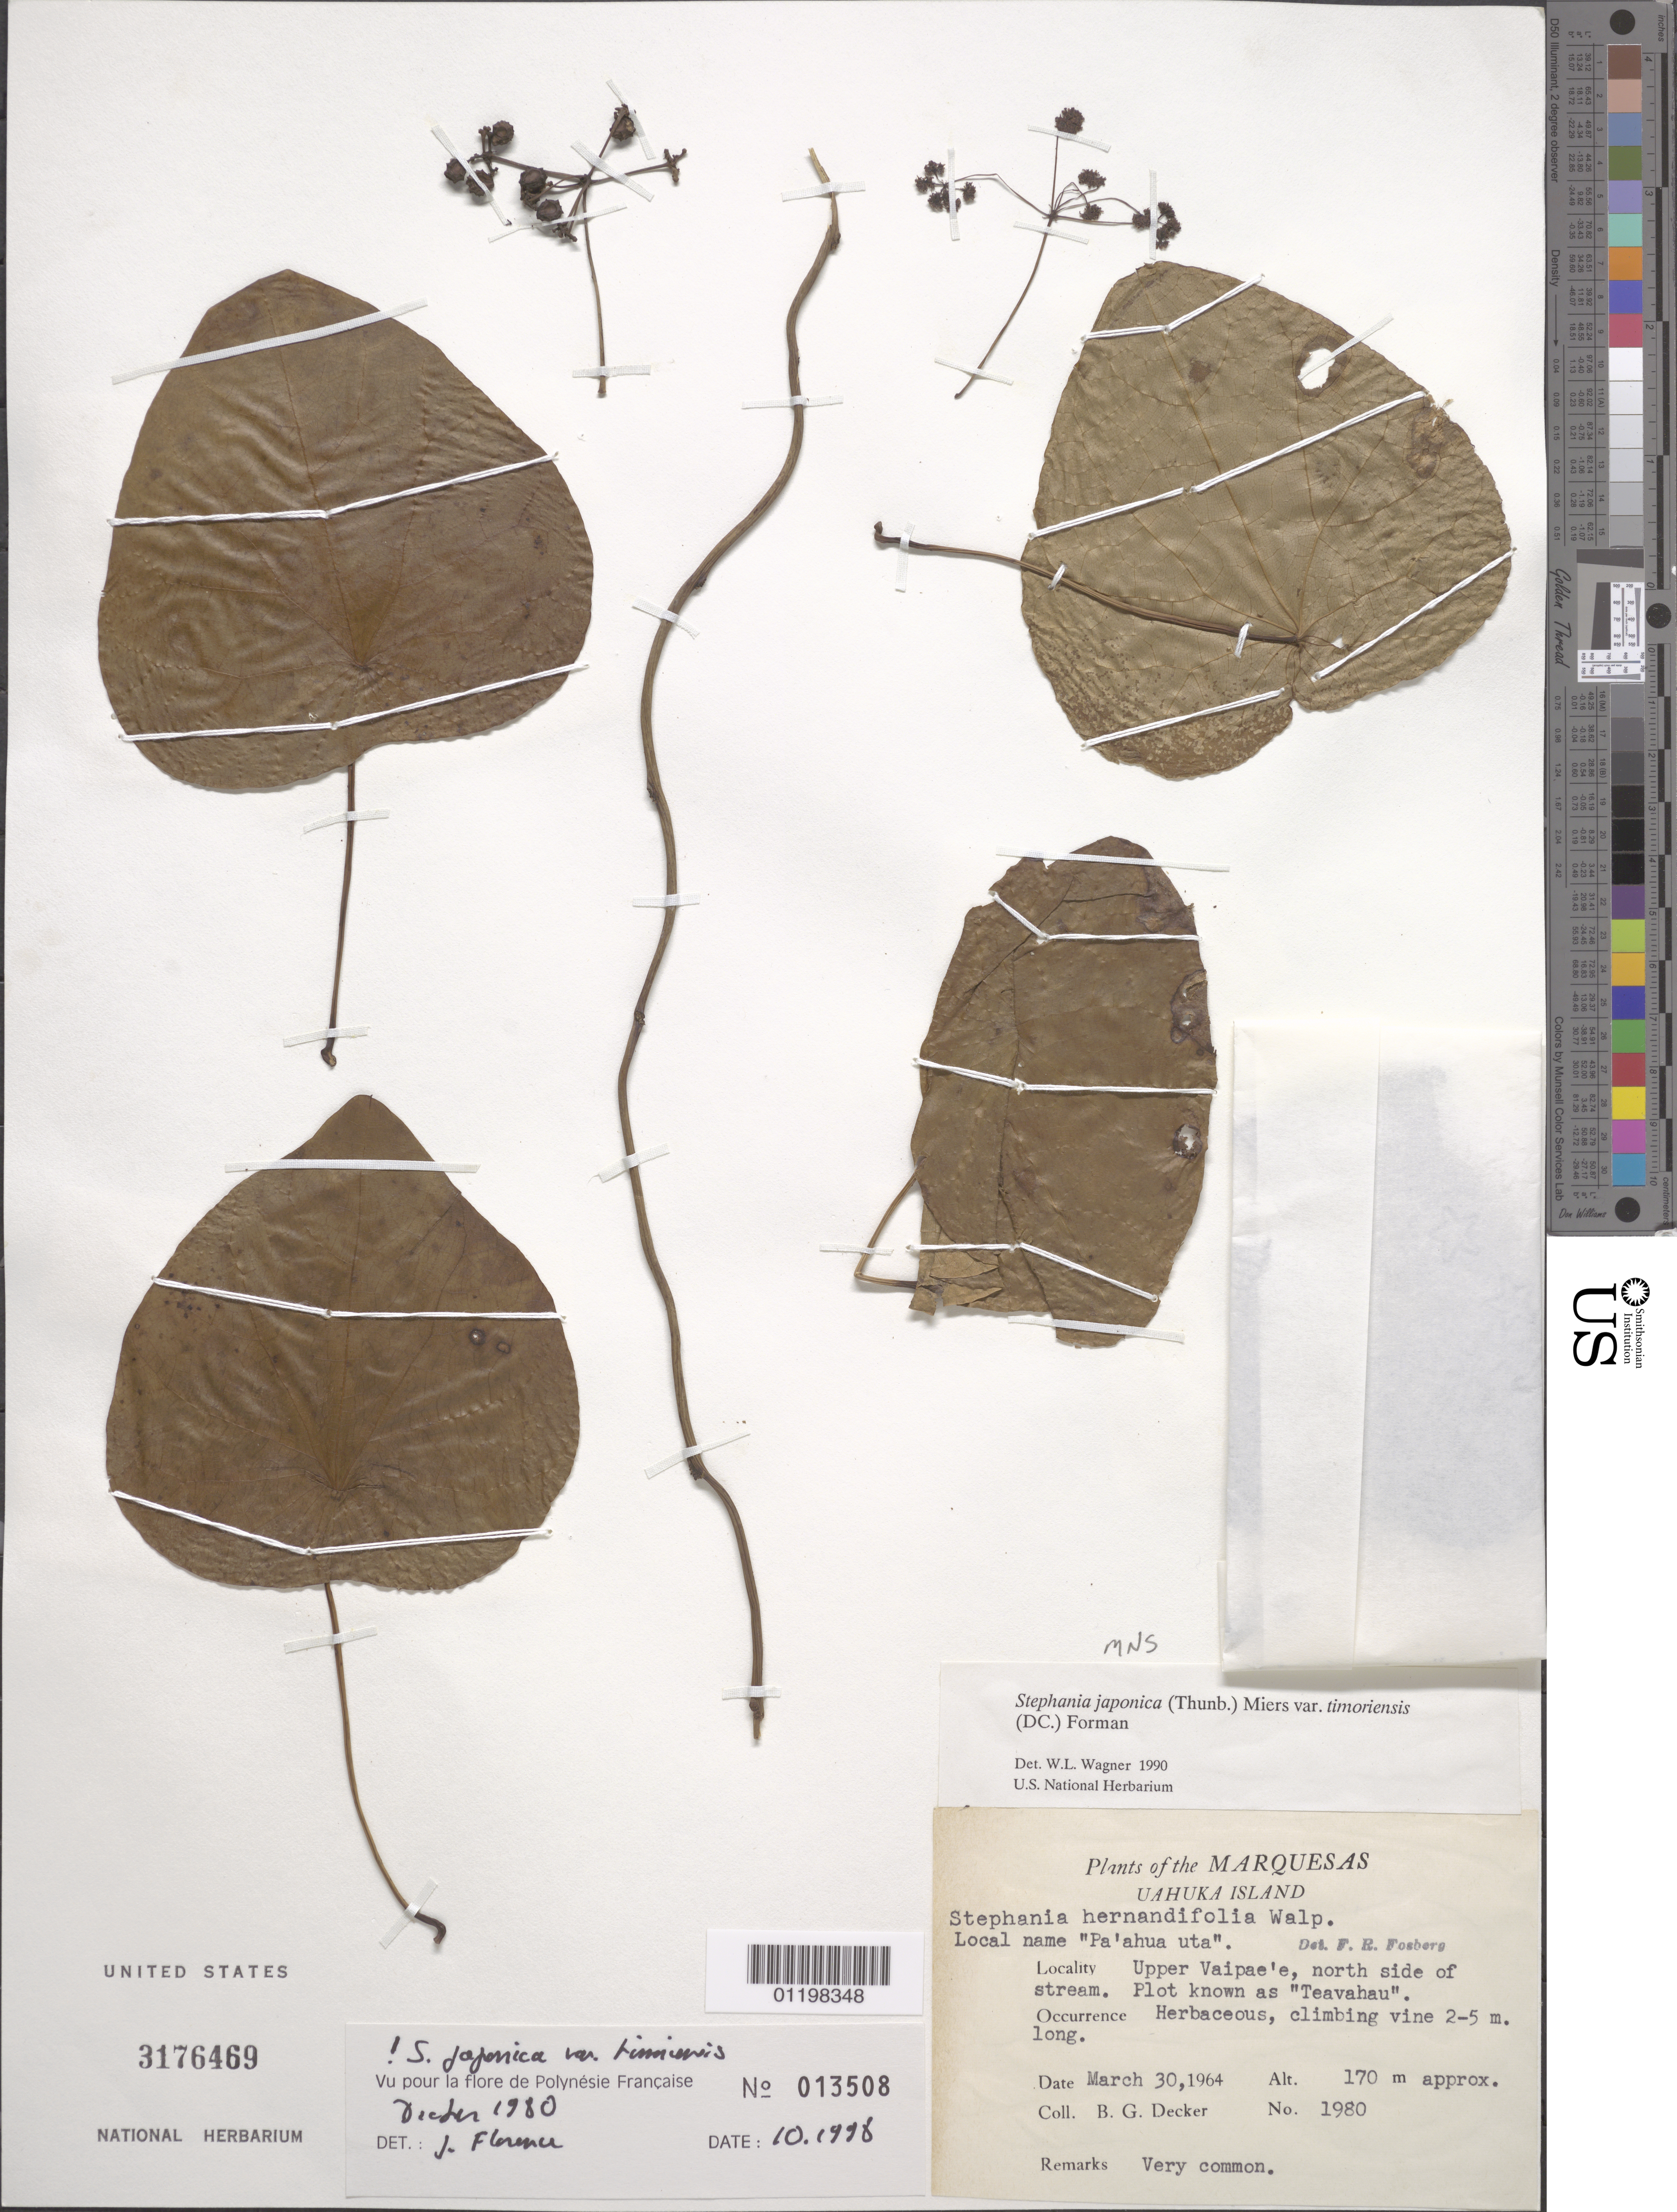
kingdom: Plantae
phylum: Tracheophyta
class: Magnoliopsida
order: Ranunculales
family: Menispermaceae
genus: Stephania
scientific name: Stephania japonica var. timoriensis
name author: (DC.) Forman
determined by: Wagner, W. L., (BOT), Smithsonian Institution - National Museum of Natural History (UNITED STATES)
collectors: B. G. Decker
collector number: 1980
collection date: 1964-03-30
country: French Polynesia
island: Ua Huka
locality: Upper Vaipae'e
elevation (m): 170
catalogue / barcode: US 3176469